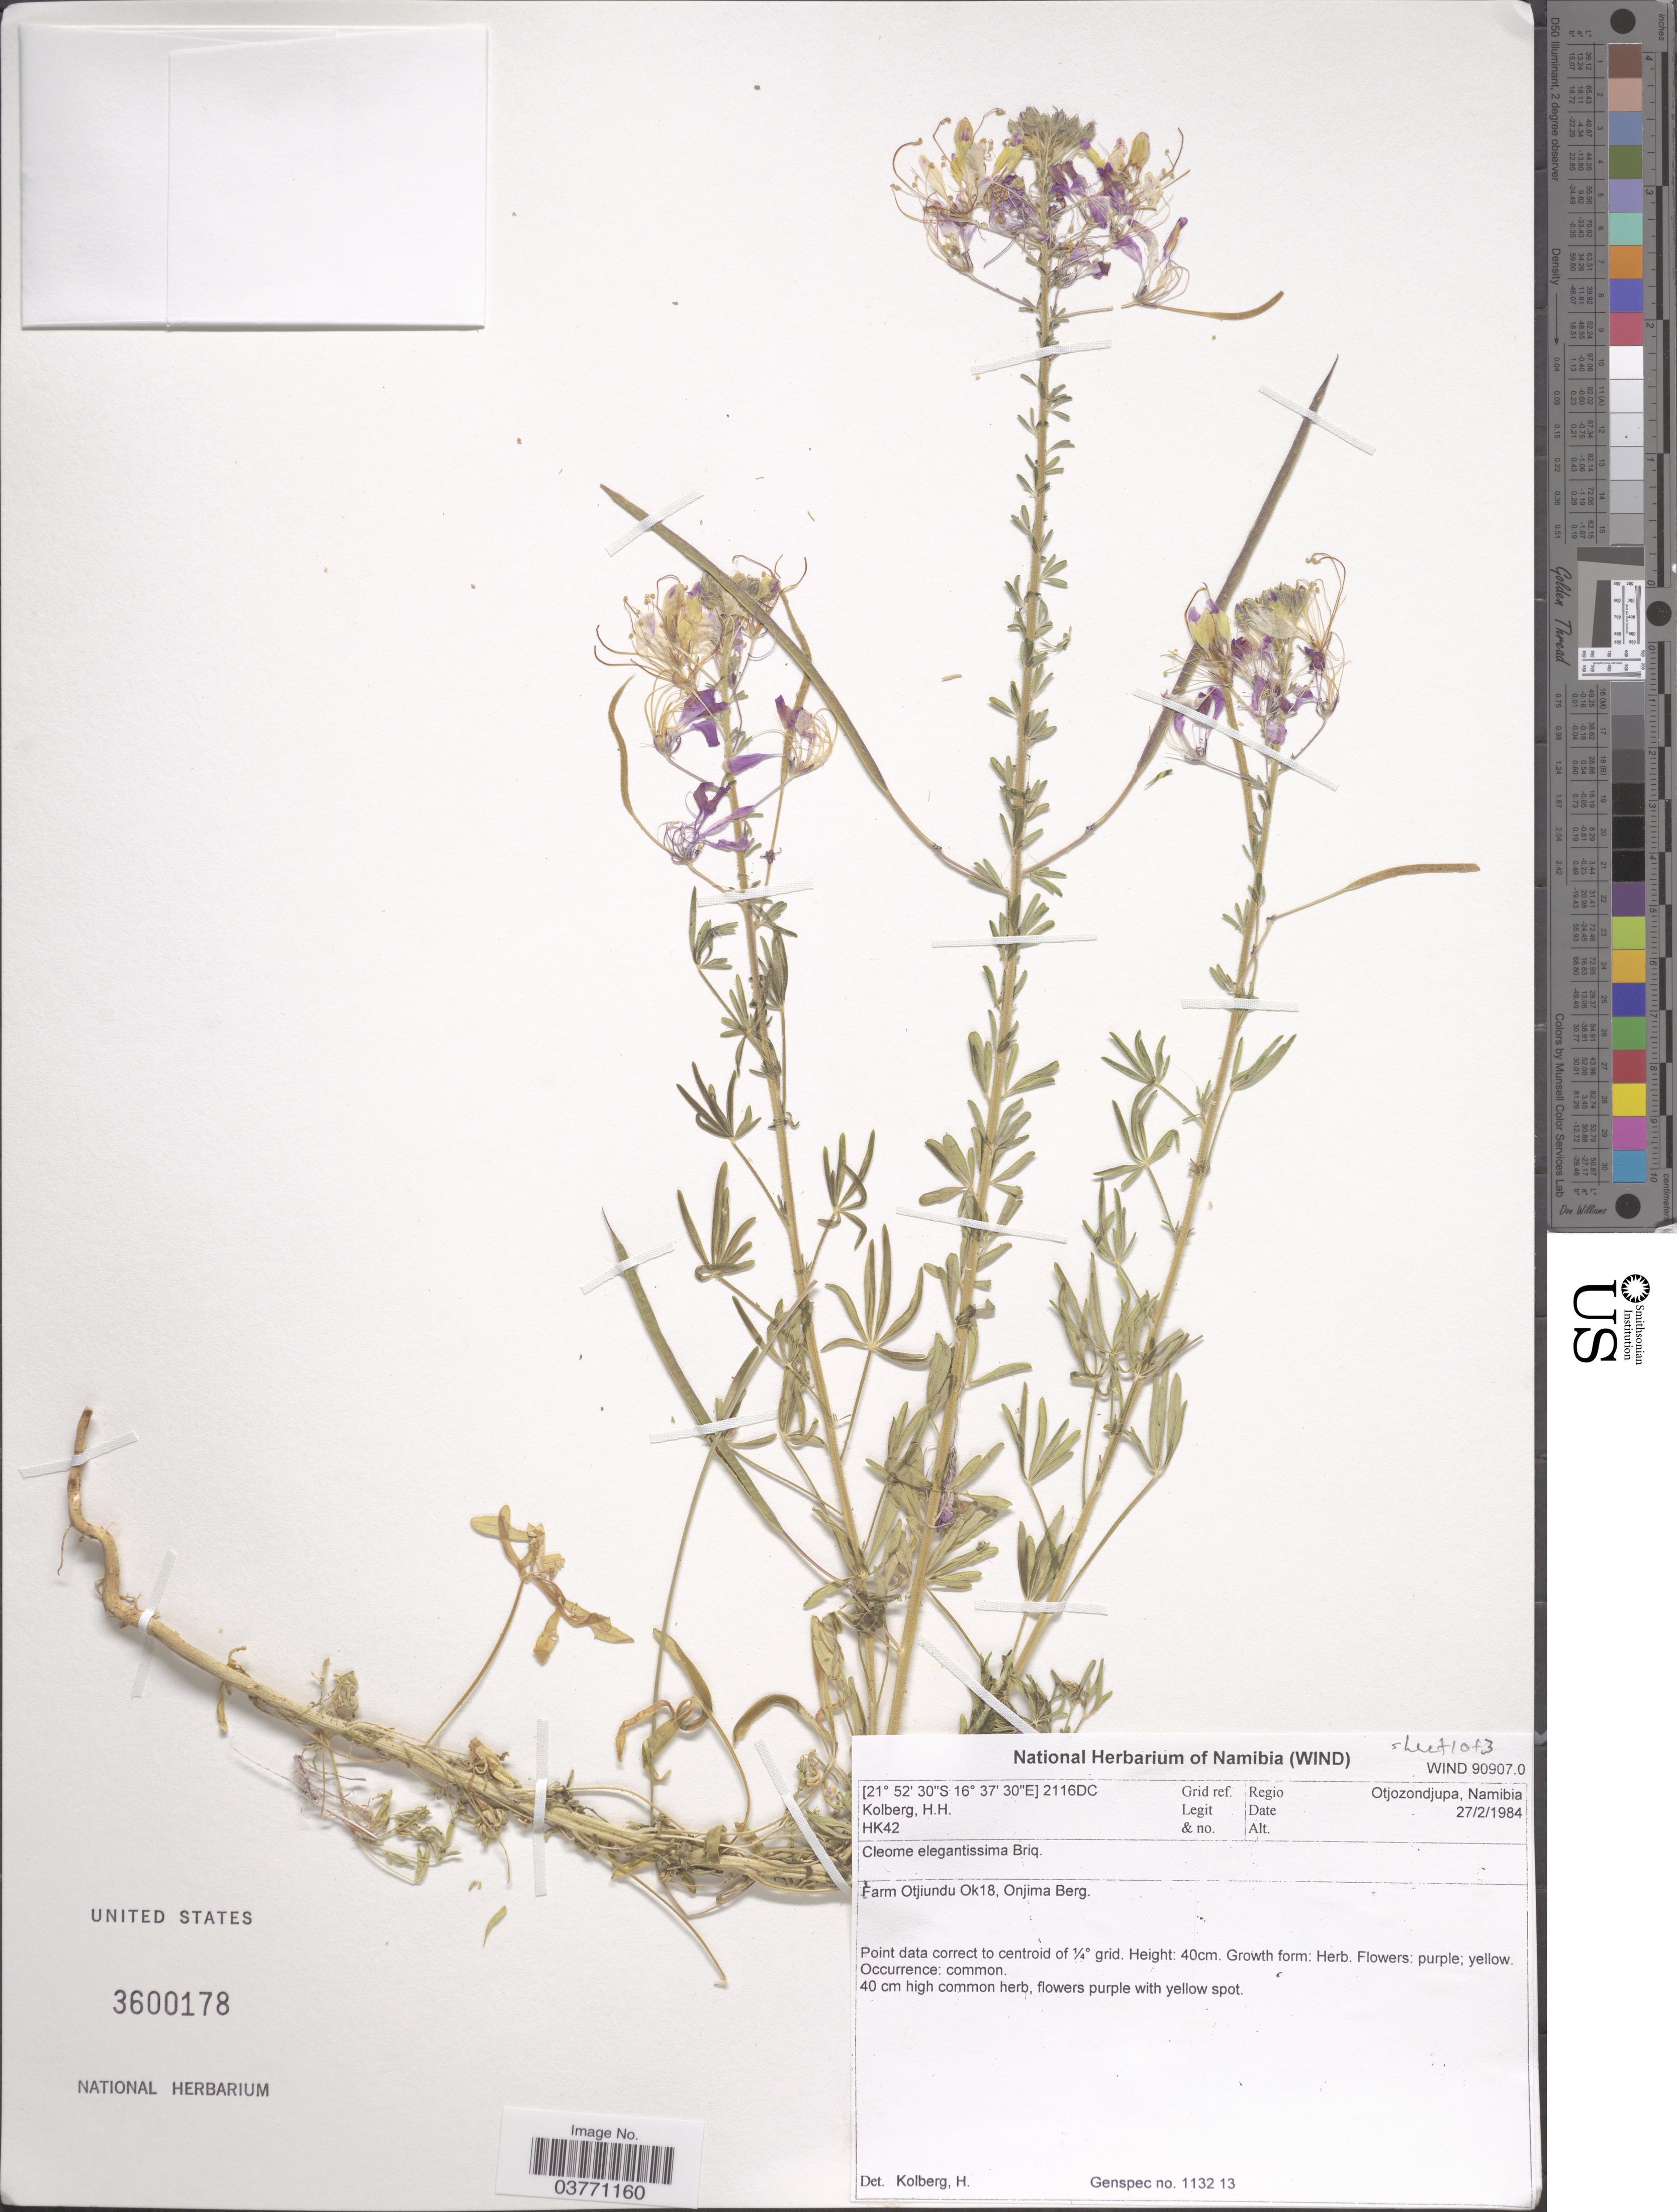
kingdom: Plantae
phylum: Tracheophyta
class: Magnoliopsida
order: Brassicales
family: Cleomaceae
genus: Sieruela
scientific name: Sieruela elegantissima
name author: (Briq.) Roalson & J.C. Hall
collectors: H. H. Kolberg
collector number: HK42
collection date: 1984-02-27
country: Namibia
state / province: Otjozondjupa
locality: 2116DC Grid ref. Farm Otjiundu OK18, Onjima Berg.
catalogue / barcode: US 3600178